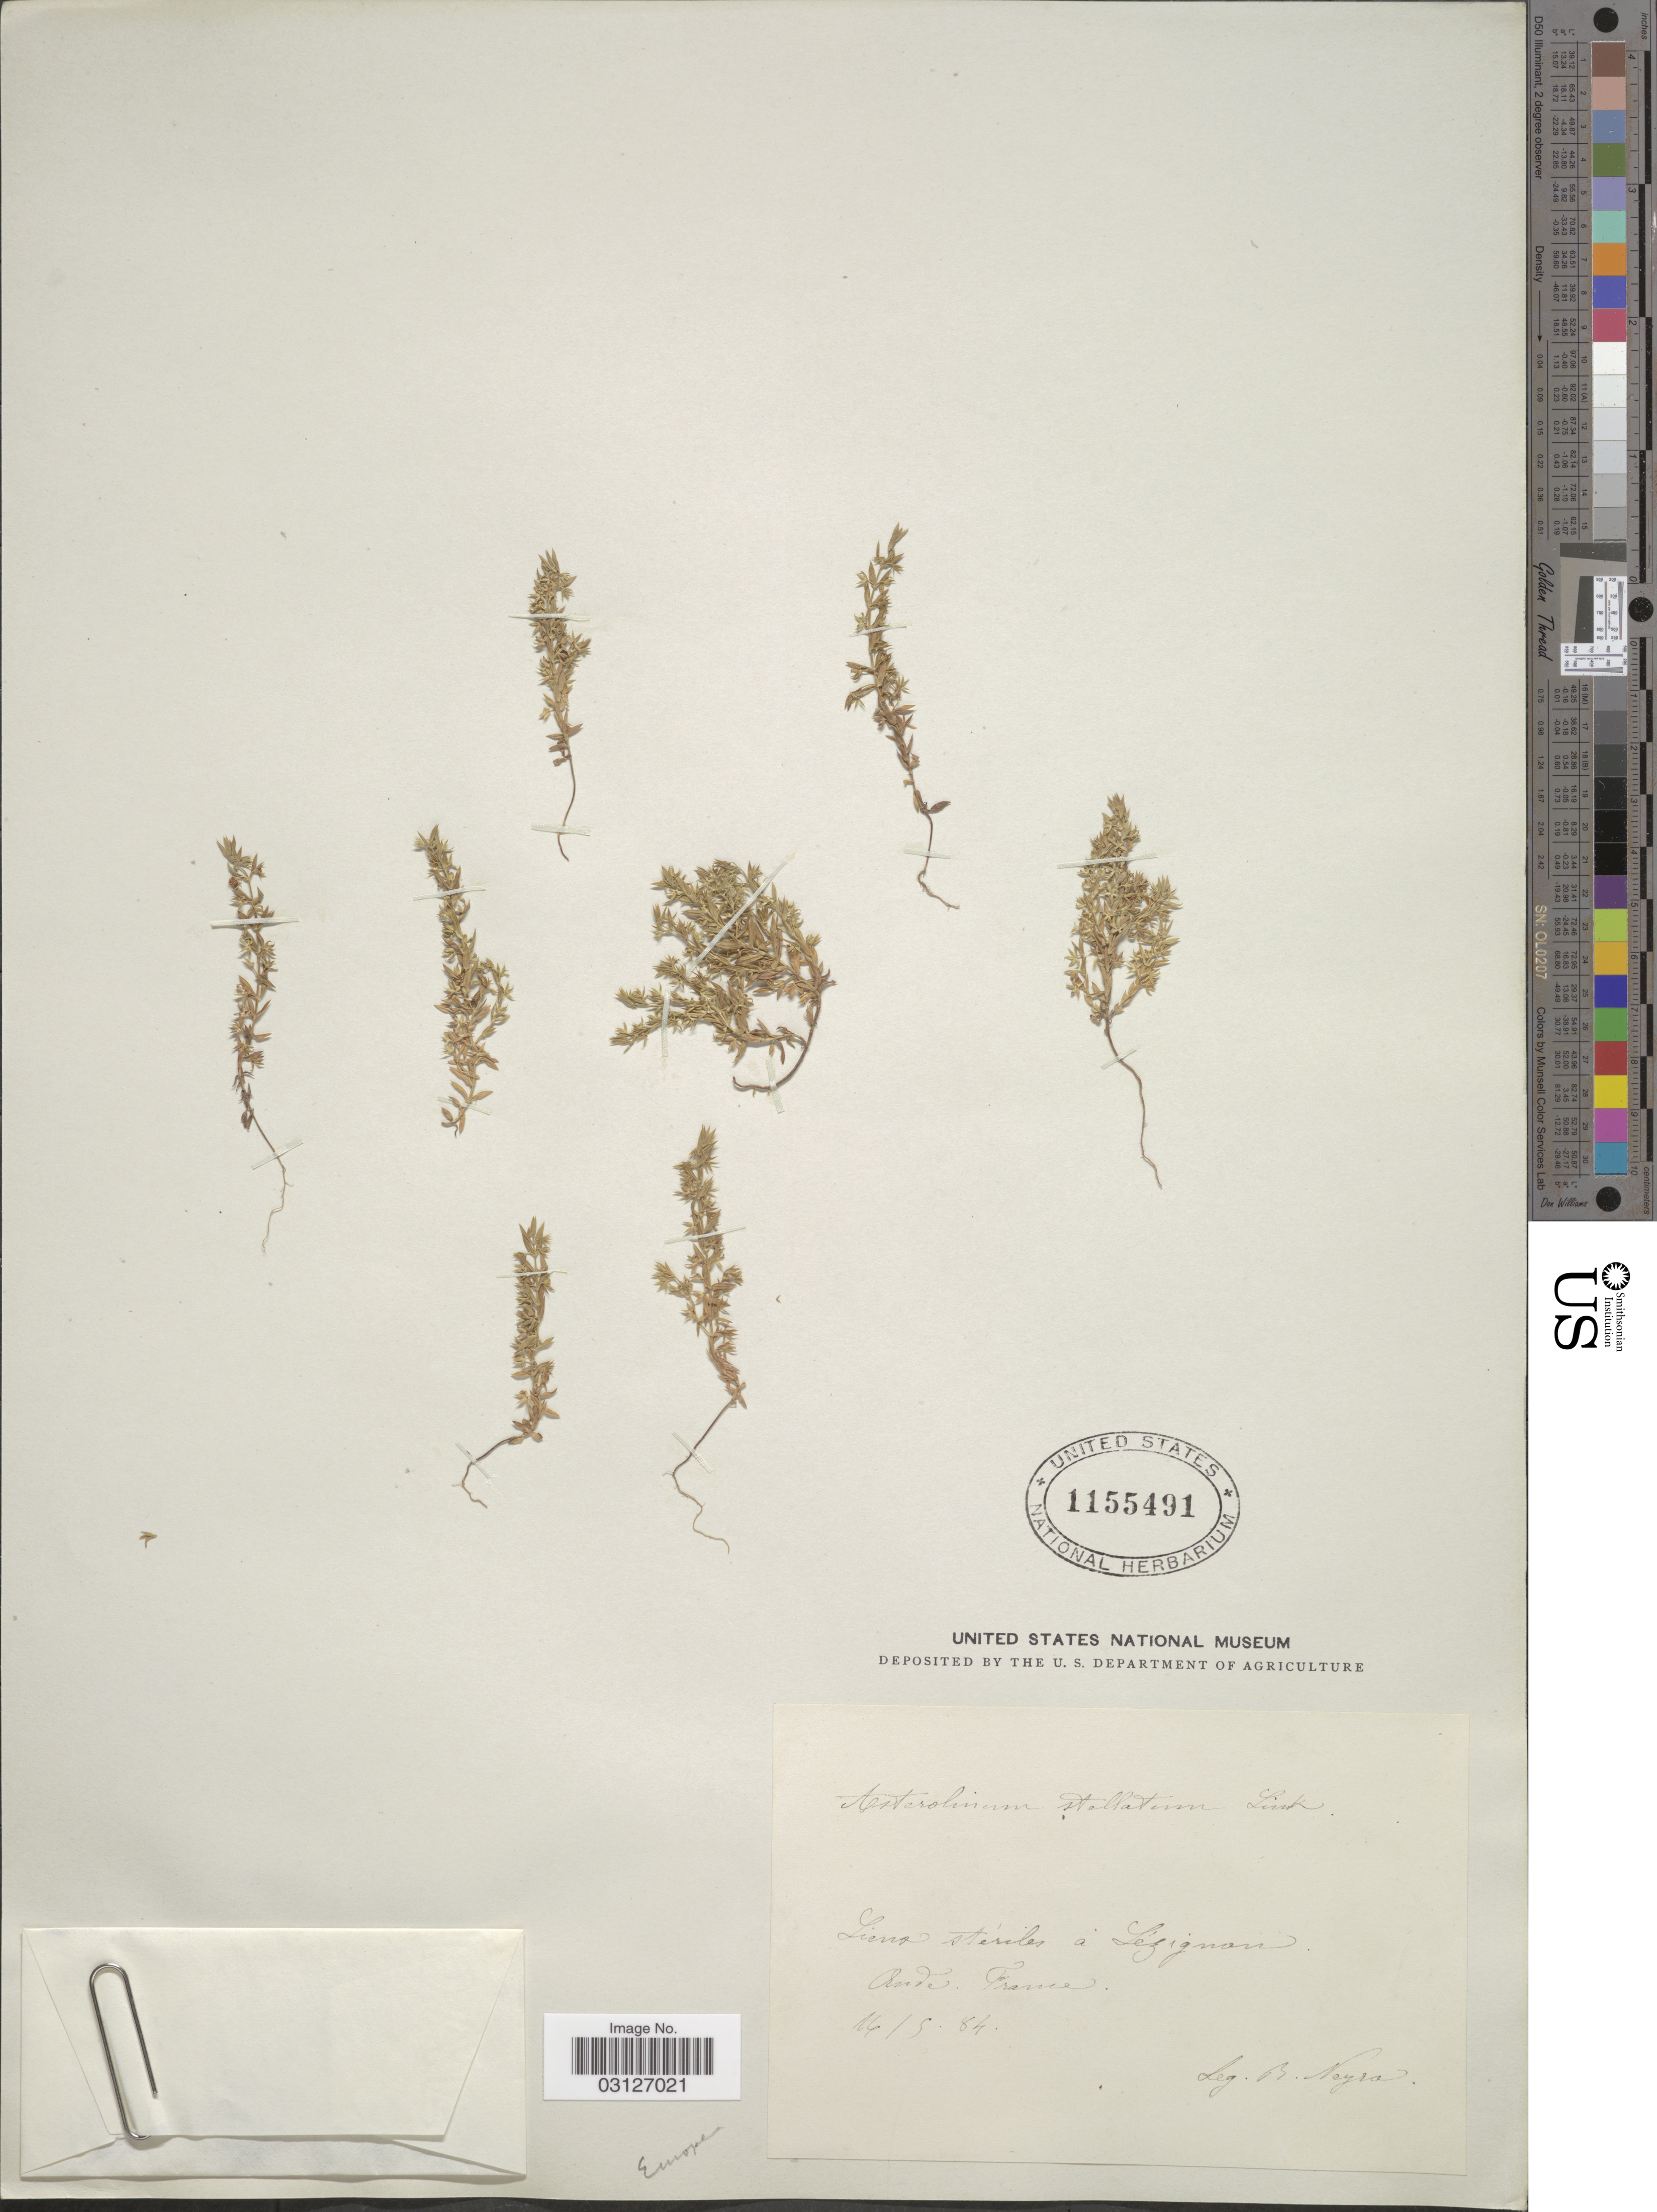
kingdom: Plantae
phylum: Tracheophyta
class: Magnoliopsida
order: Ericales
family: Primulaceae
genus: Asterolinon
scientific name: Asterolinon stellatum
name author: Hoffmanns. & Link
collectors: B. Neyra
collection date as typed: Transcribed d/m/y: 14/5/84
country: France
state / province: Occitanie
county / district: Aude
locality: Lieux stériles a Lezignan Aude.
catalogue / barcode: US 1155491